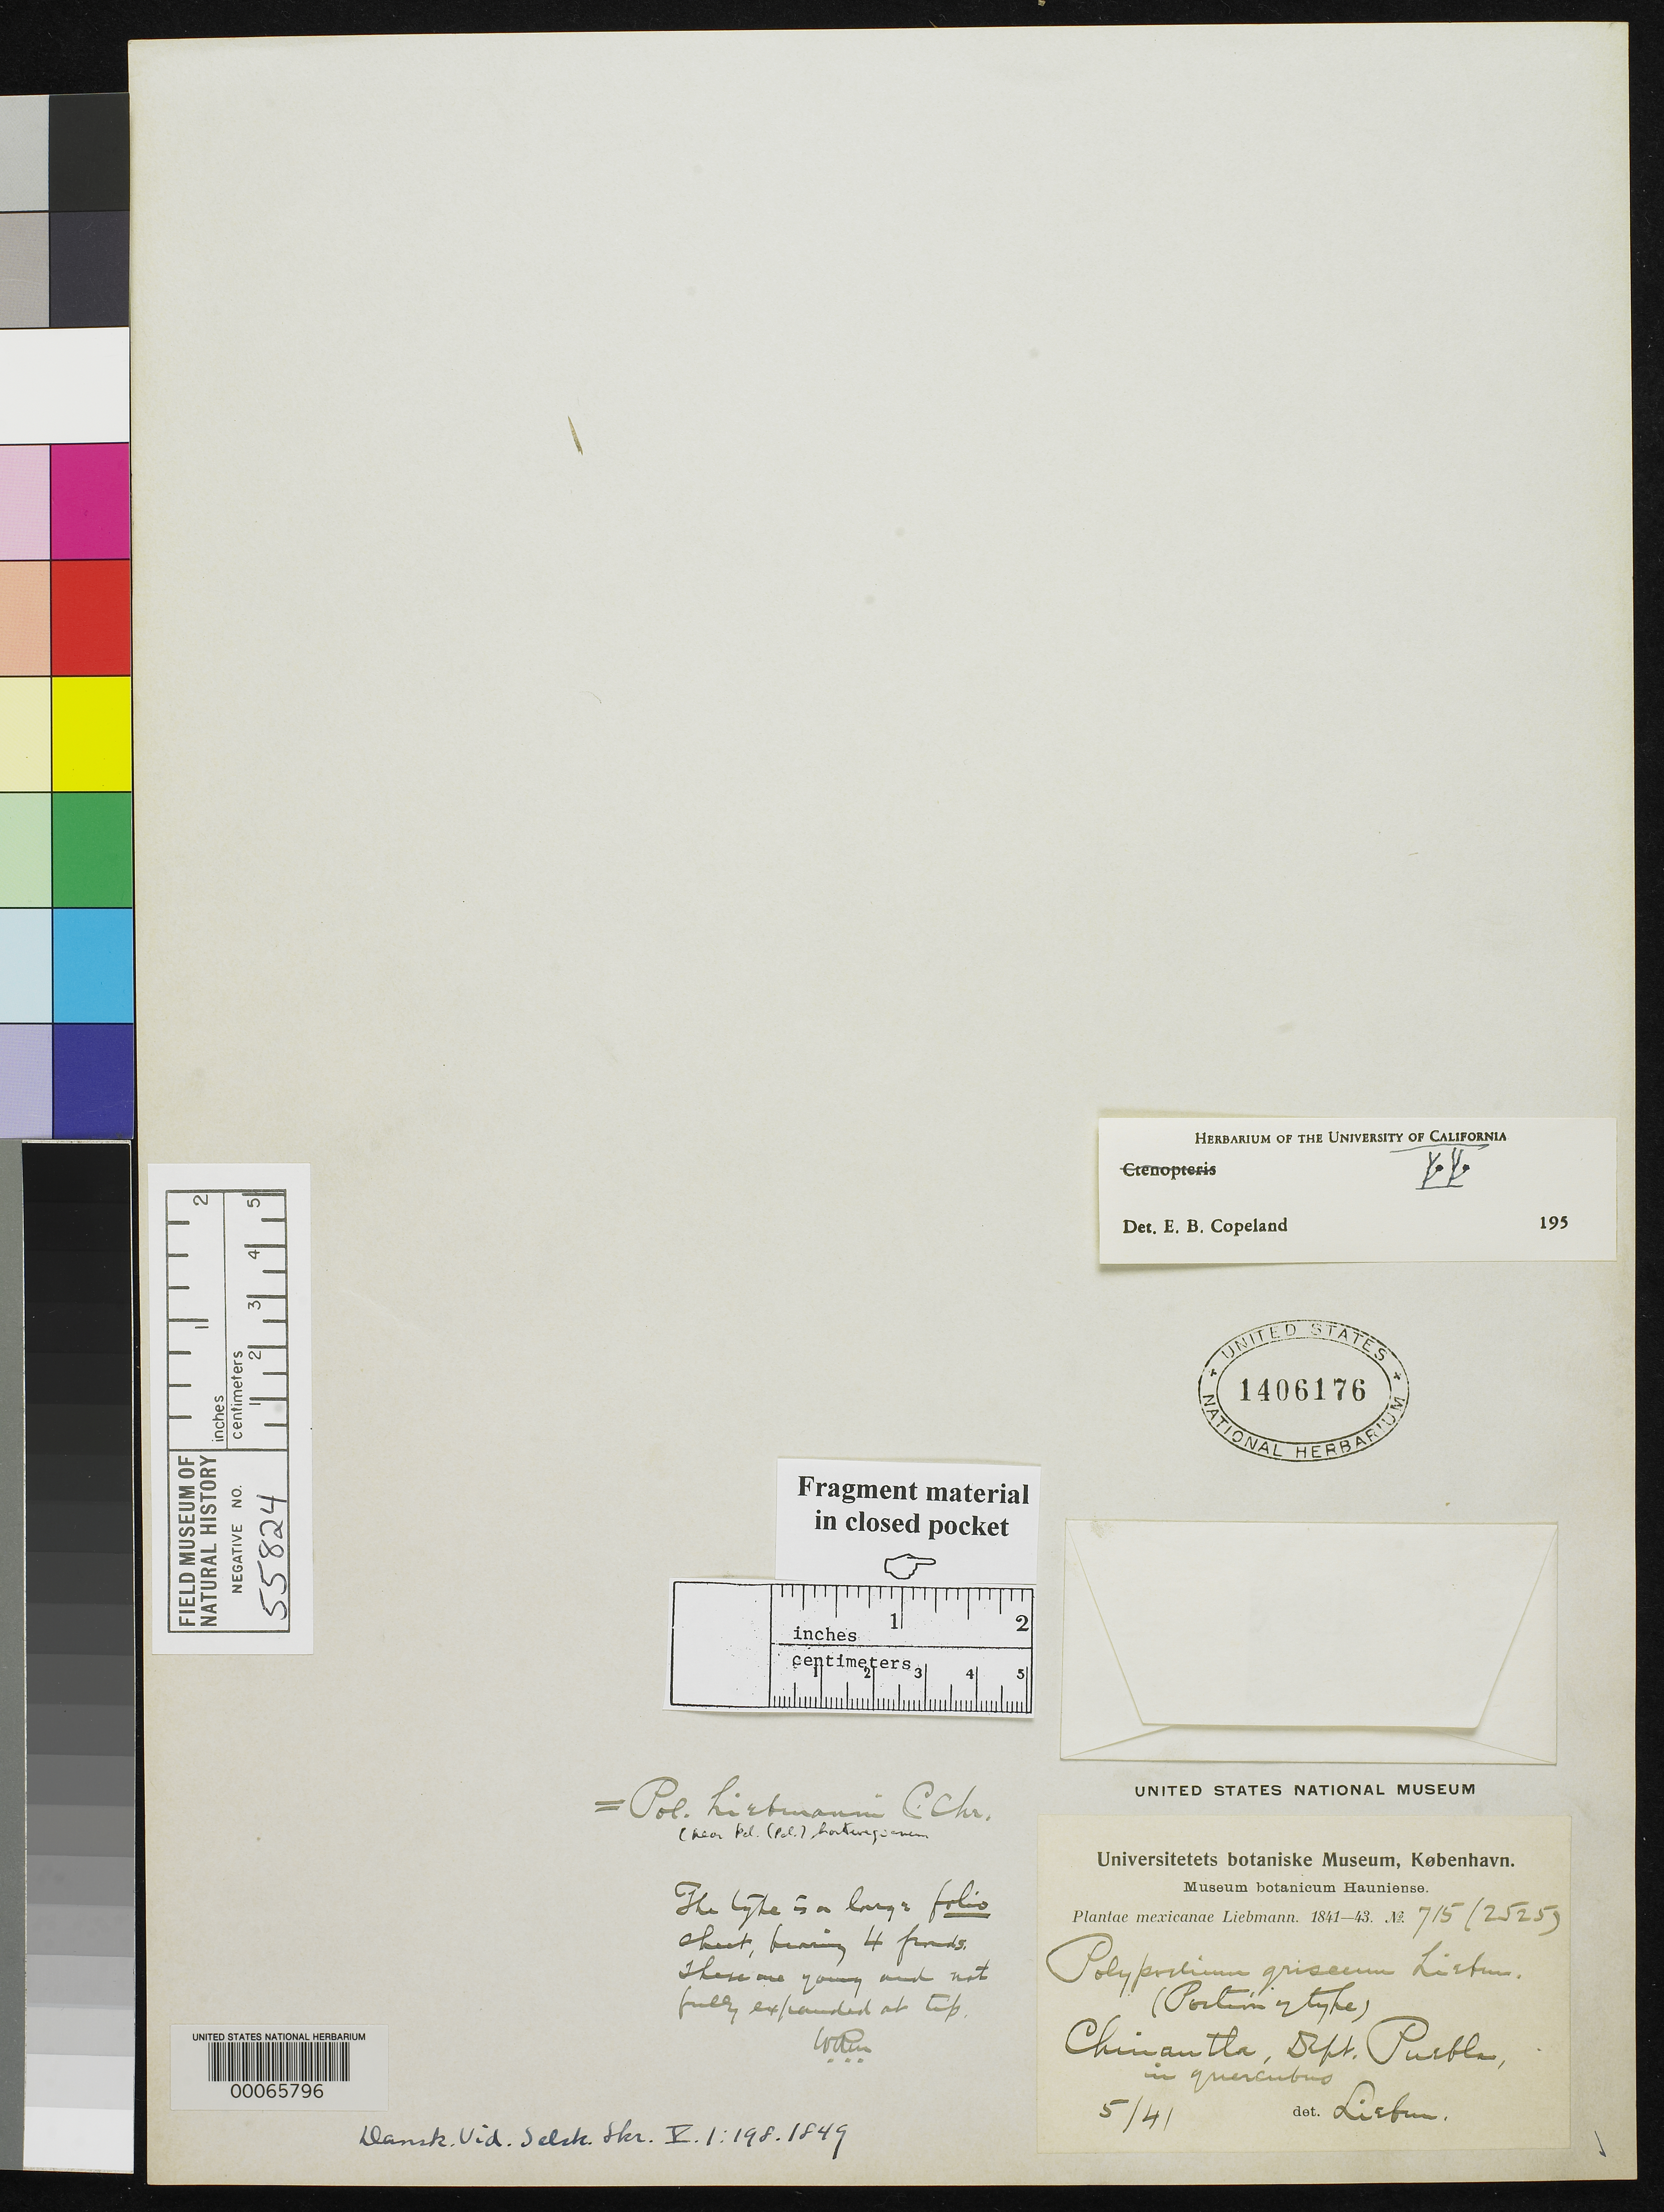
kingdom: Plantae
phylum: Tracheophyta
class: Polypodiopsida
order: Polypodiales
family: Polypodiaceae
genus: Polypodium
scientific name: Polypodium griseum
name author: Liebm.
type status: Type Fragment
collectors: F. M. Liebmann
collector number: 715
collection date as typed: May 1841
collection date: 1841-05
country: Mexico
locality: E of Monserrat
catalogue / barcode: US 1406176